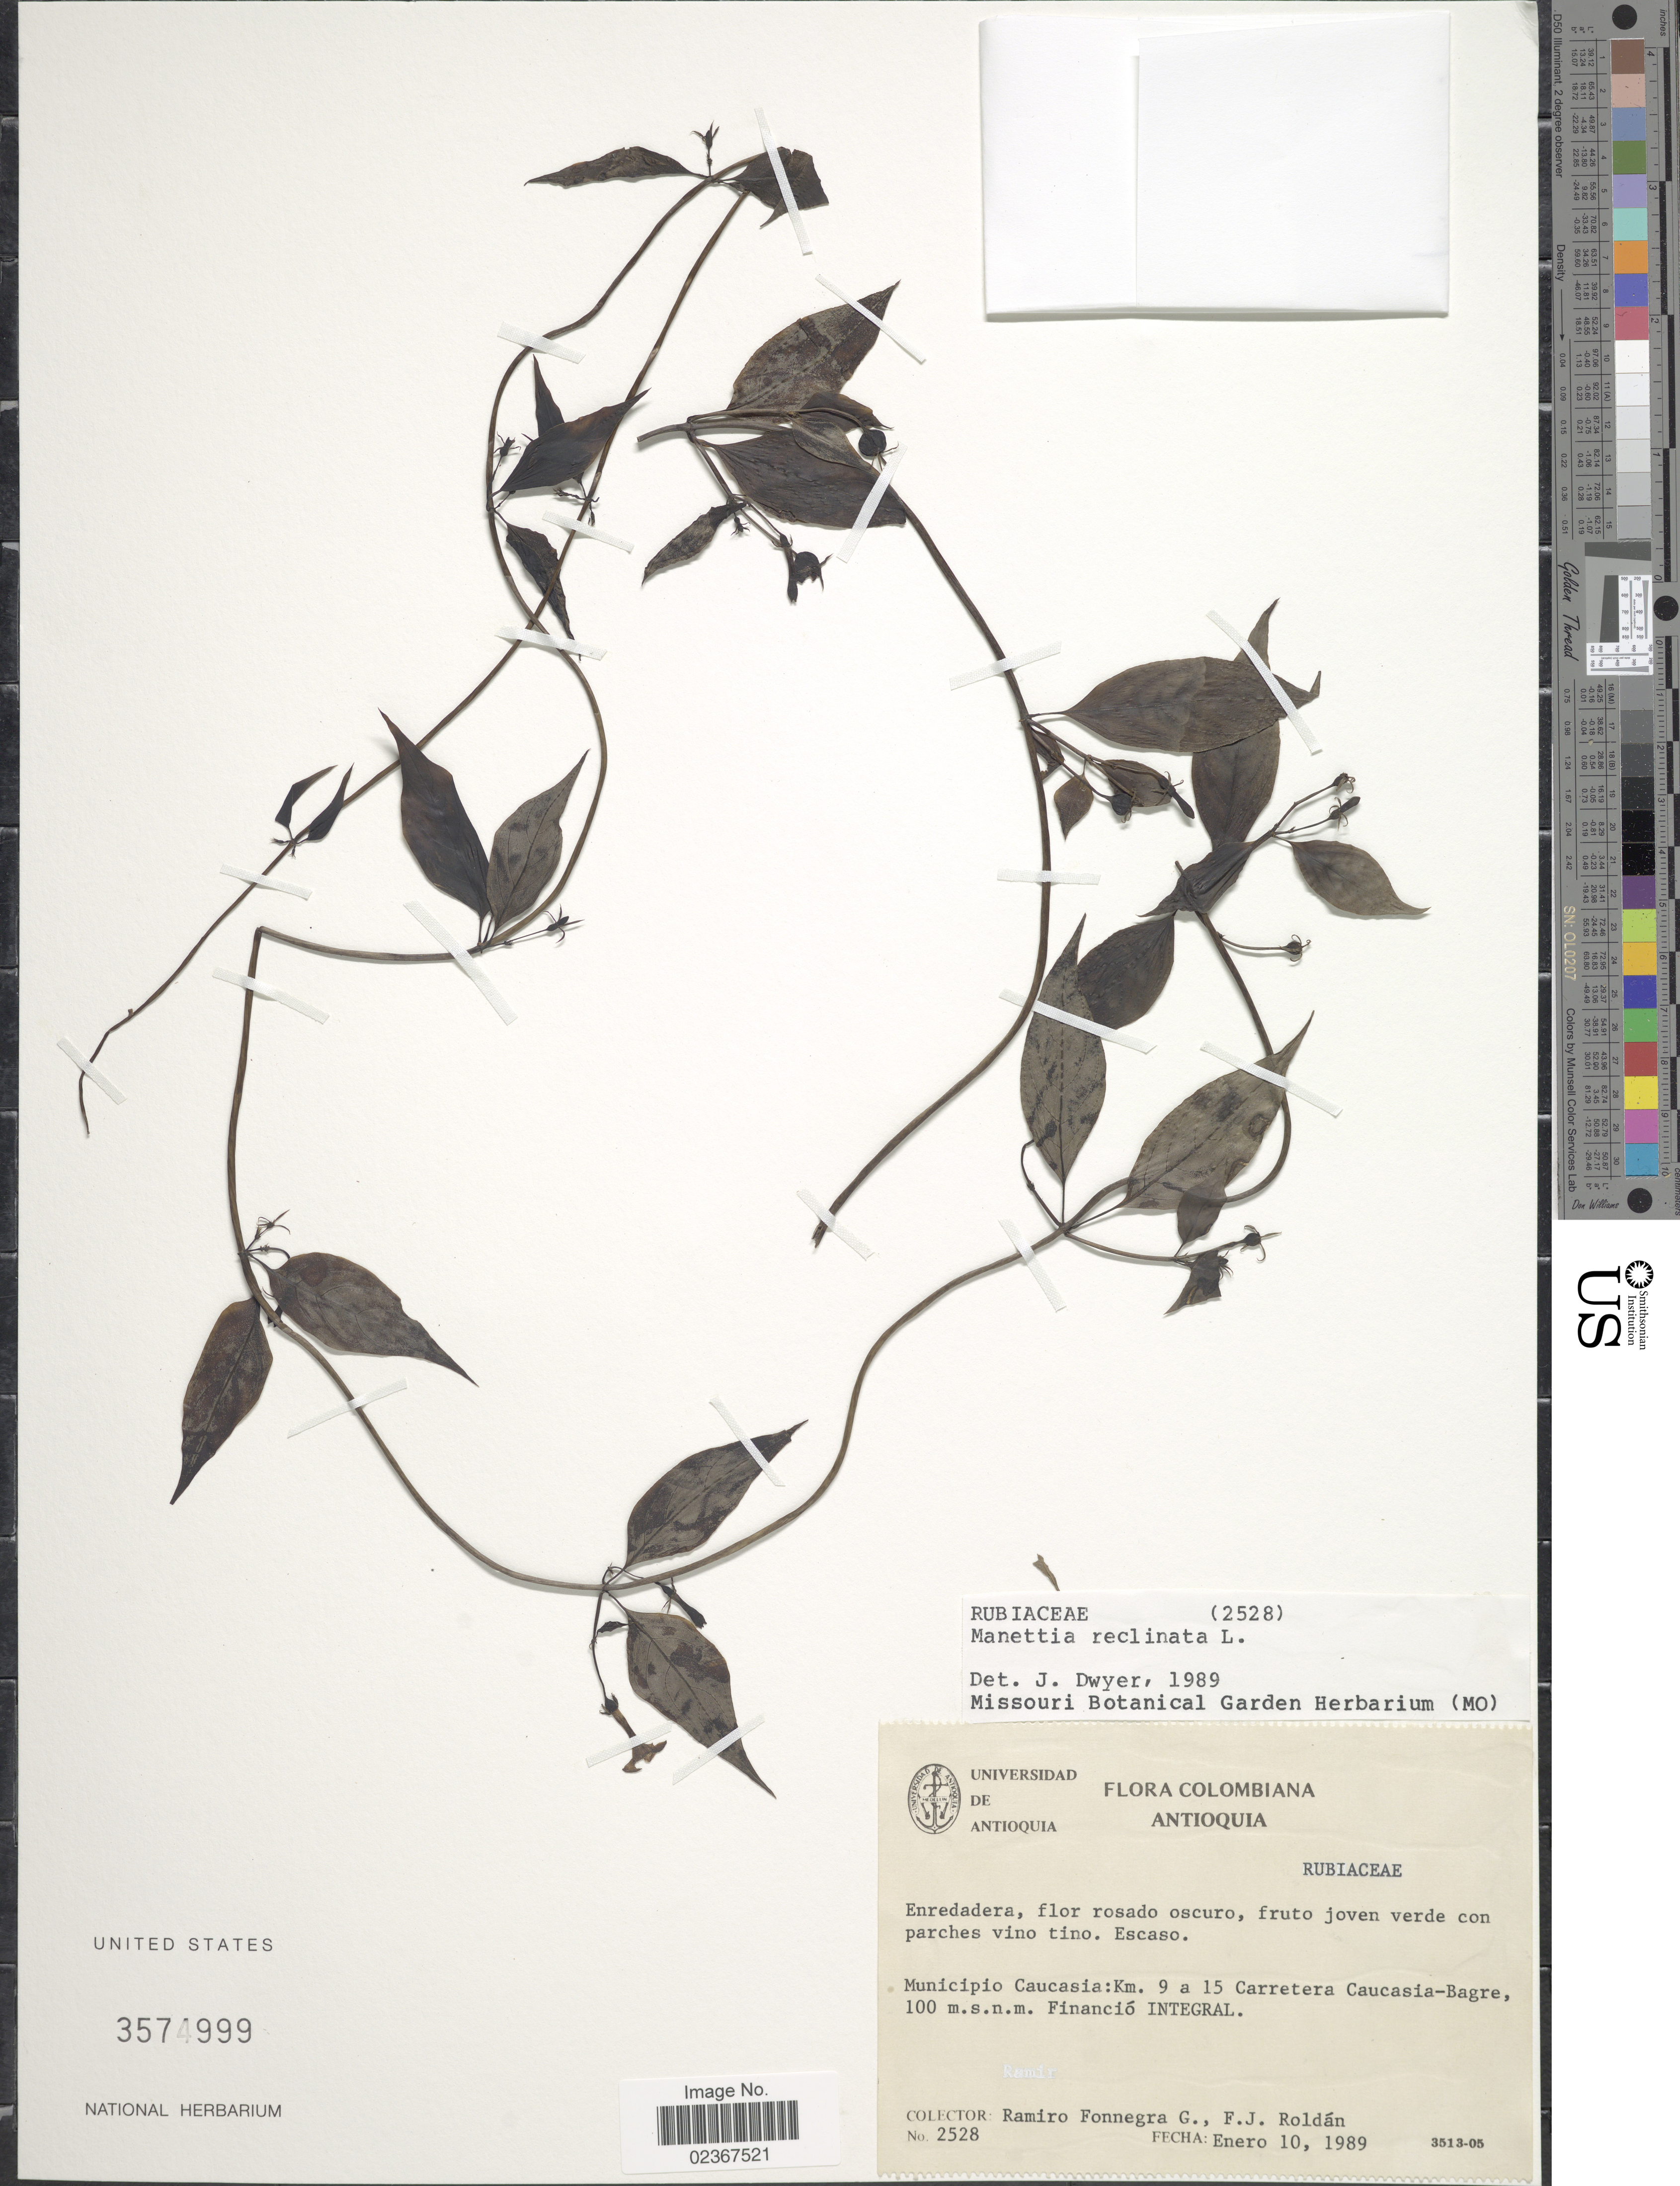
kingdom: Plantae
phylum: Tracheophyta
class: Magnoliopsida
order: Gentianales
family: Rubiaceae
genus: Manettia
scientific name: Manettia reclinata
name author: L.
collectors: R. Fonnegra G. & F. J. Roldán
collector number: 2528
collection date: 1989-01-10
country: Colombia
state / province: Antioquia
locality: Municipio Caucasia: Km 9 a 15 Carretera Caucasia-Bagre. Financio INTEGRAL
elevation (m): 100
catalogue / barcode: US 3574999